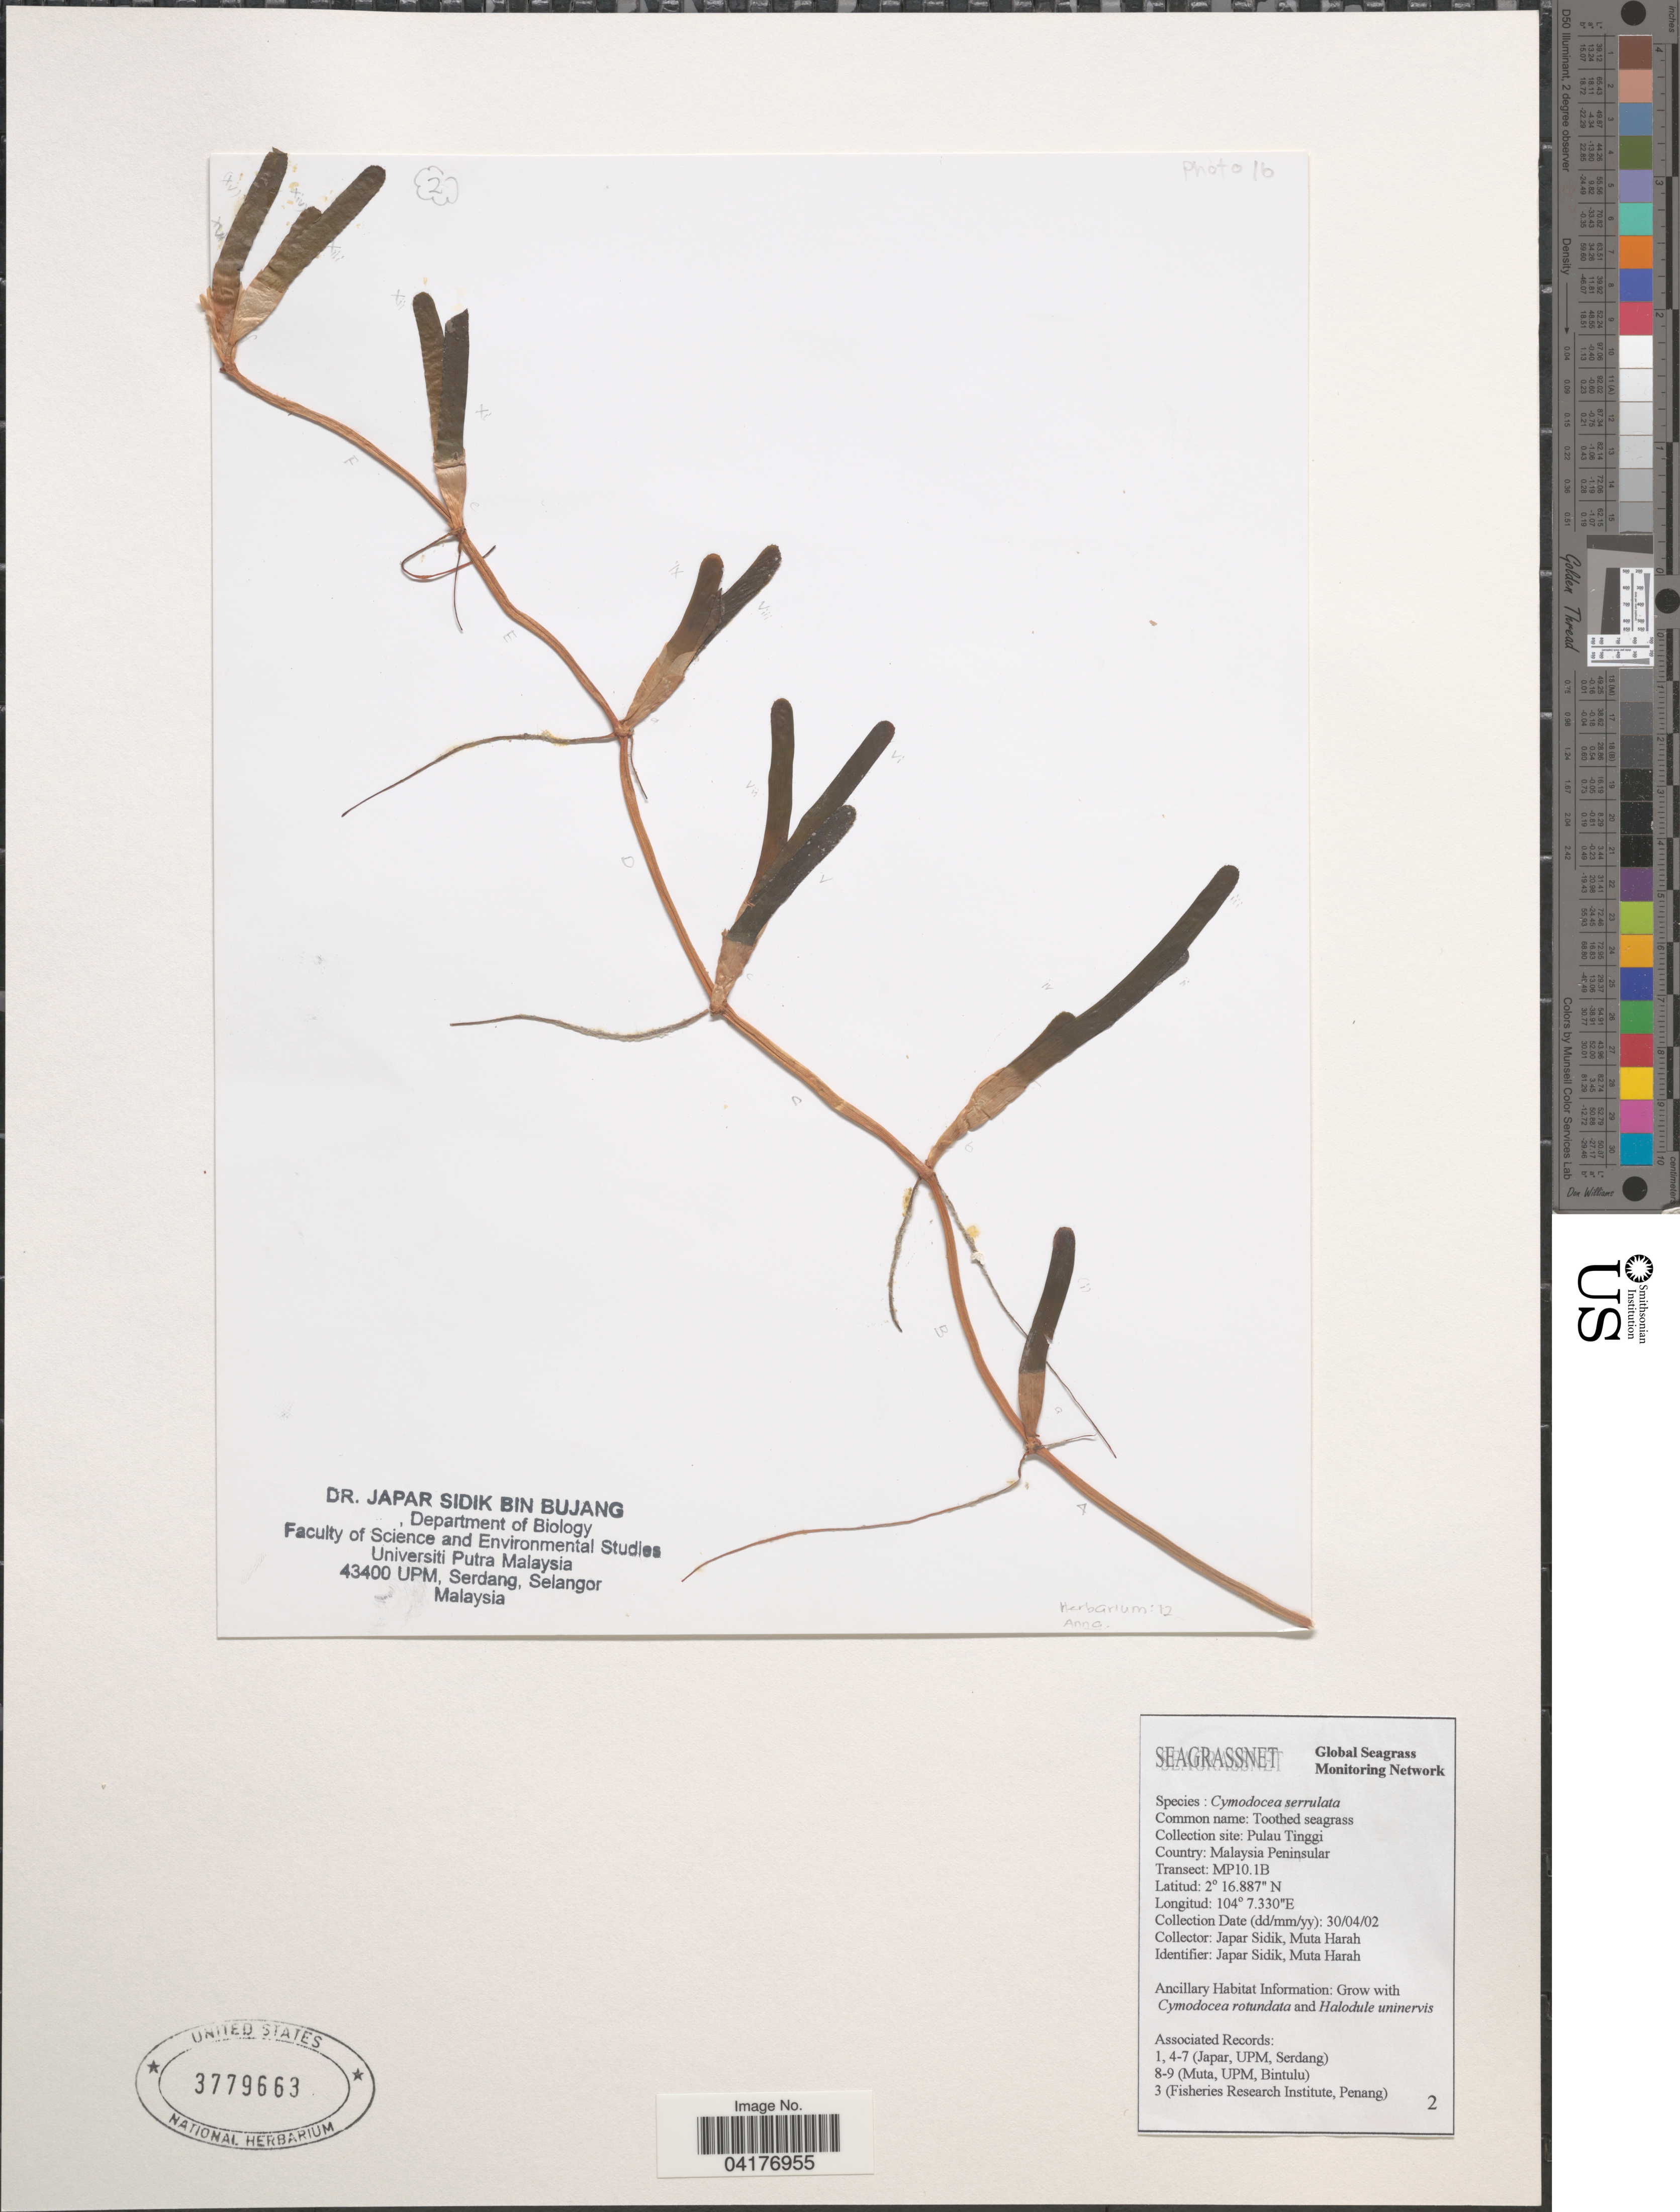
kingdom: Plantae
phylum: Tracheophyta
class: Liliopsida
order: Alismatales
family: Cymodoceaceae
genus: Cymodocea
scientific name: Cymodocea serrulata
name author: (R. Br.) Magnus & Ashers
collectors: J. Sidik & M. Harah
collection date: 2002-04-30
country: Malaysia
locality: Collection Site: Pulau Tinggi. Malaysia Peninsular. Transect: MP10.1B.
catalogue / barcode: US 3779663